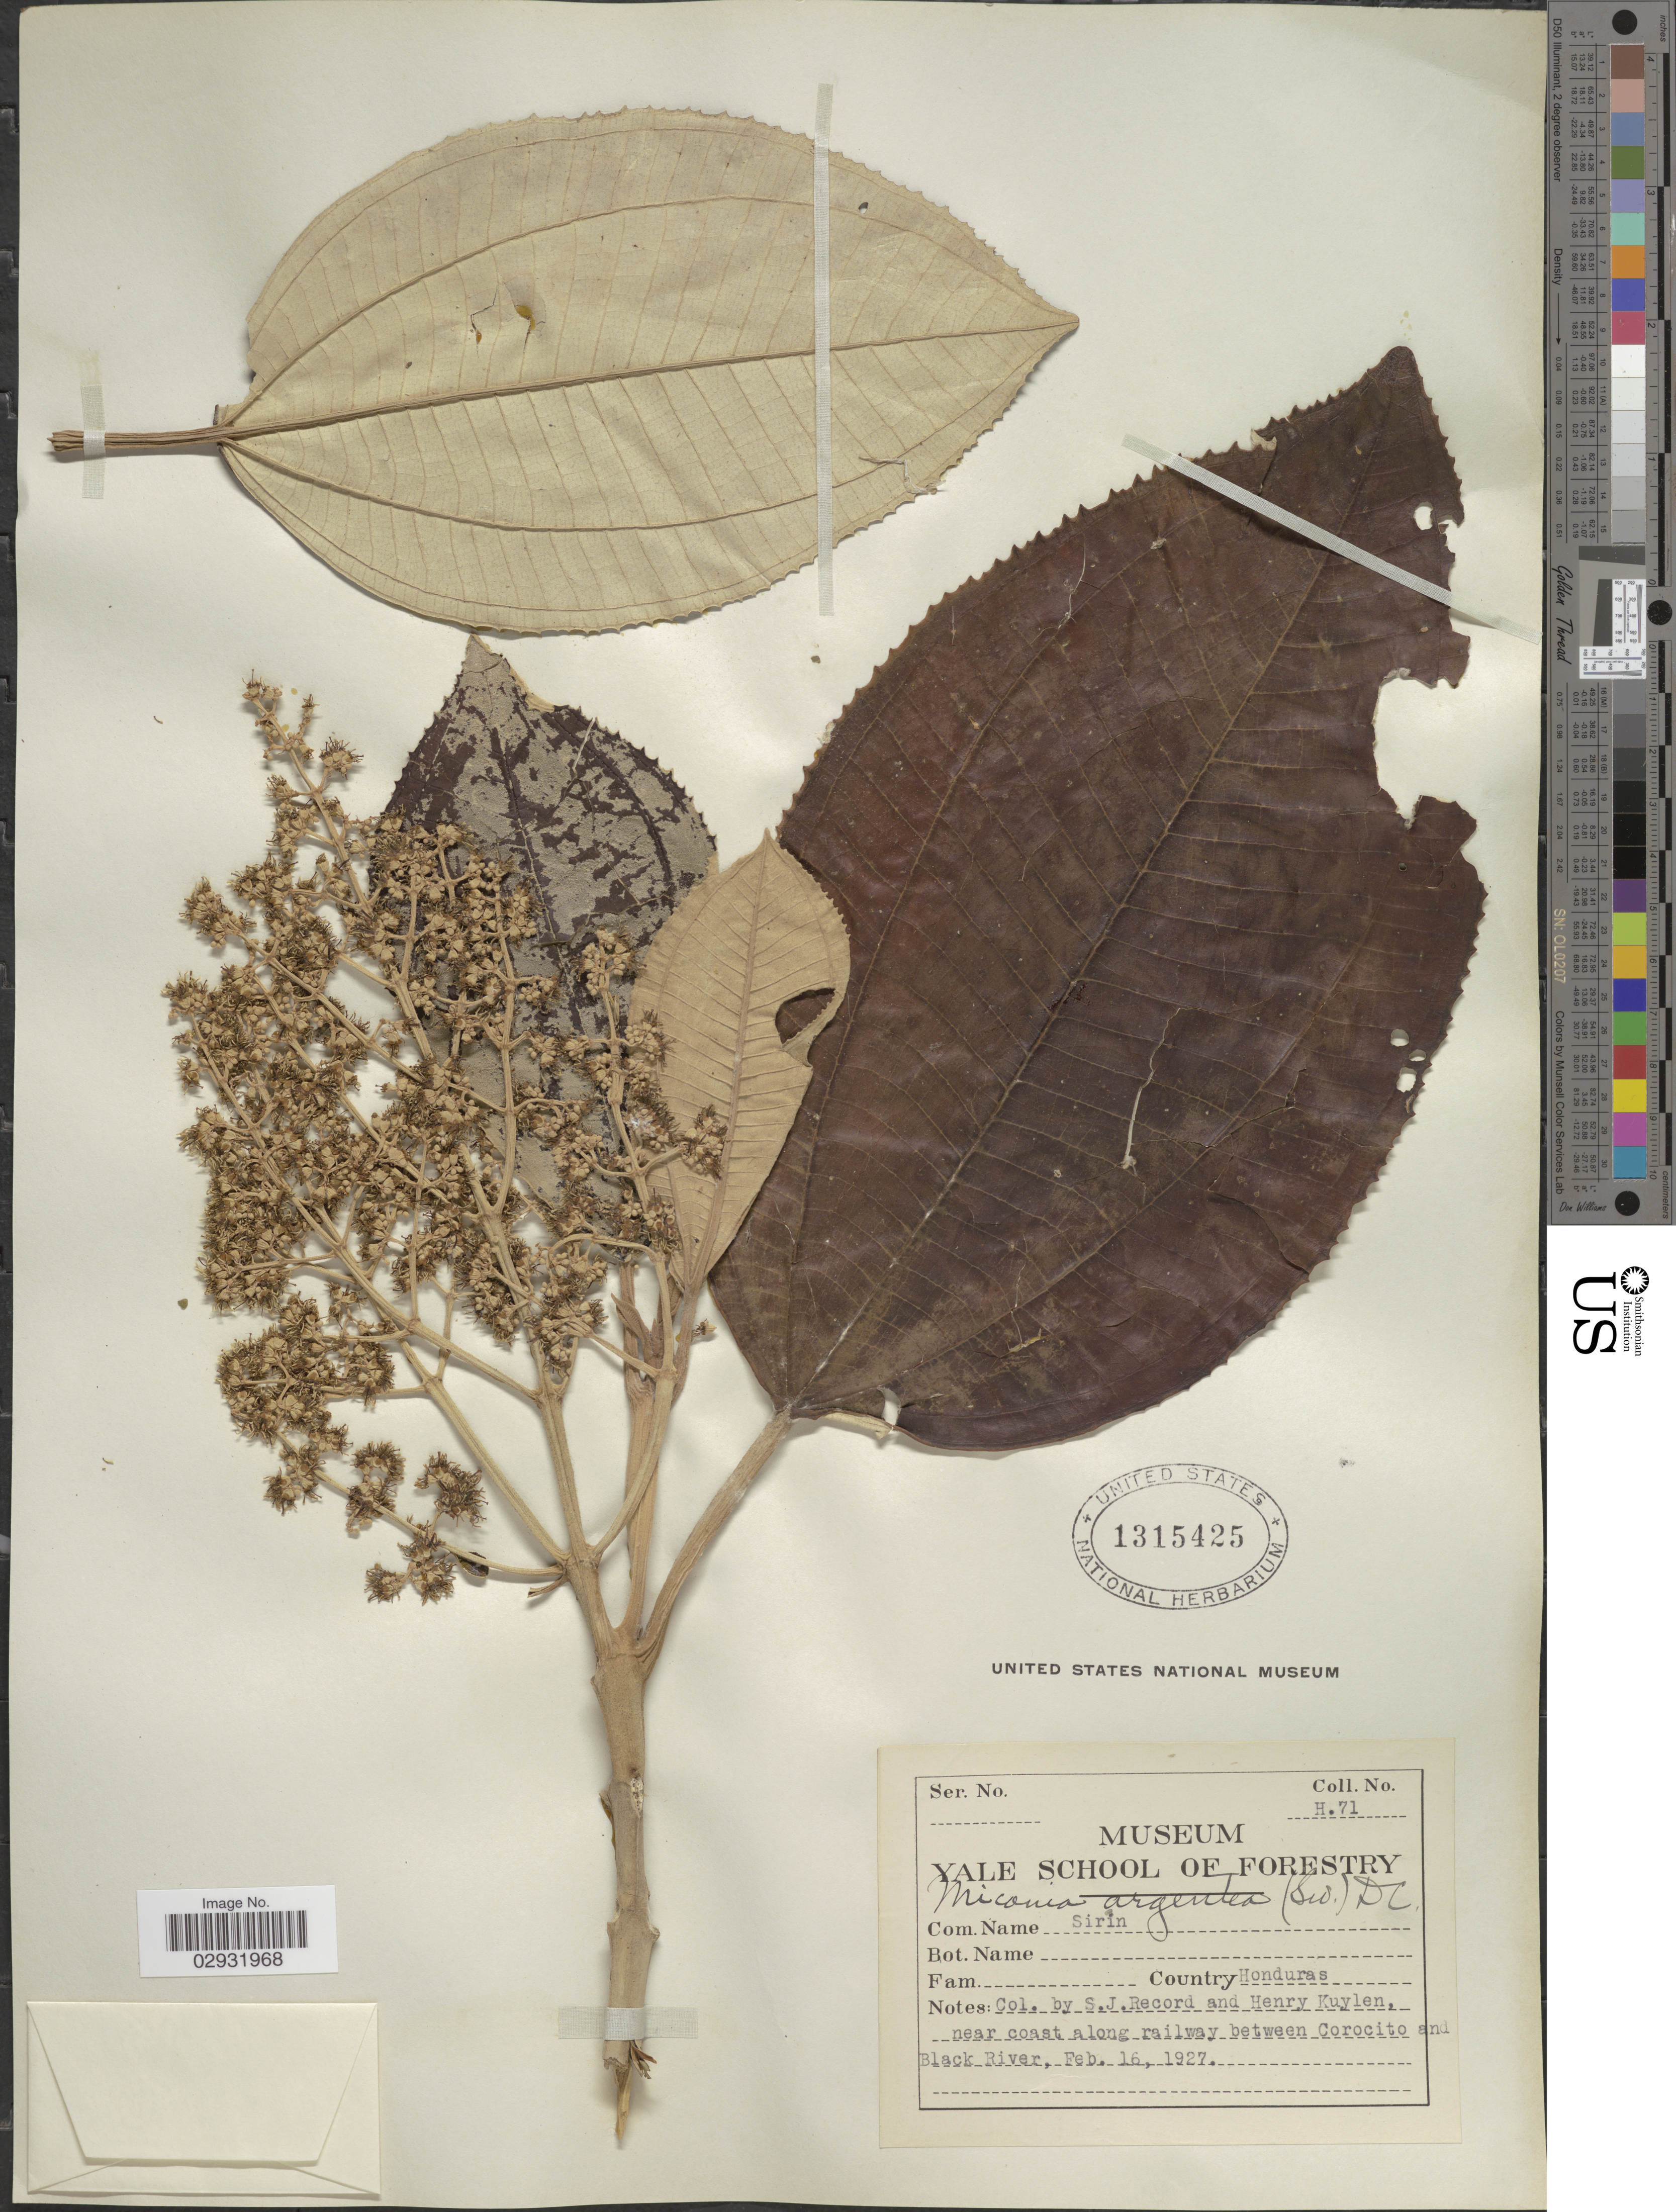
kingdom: Plantae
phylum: Tracheophyta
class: Magnoliopsida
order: Myrtales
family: Melastomataceae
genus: Miconia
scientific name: Miconia argentea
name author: (Sw.) DC.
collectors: S. J. Record & H. Kuylen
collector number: H.71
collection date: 1927-02-16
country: Honduras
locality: Near coast along railway between Corocito and Black River.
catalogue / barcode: US 1315425